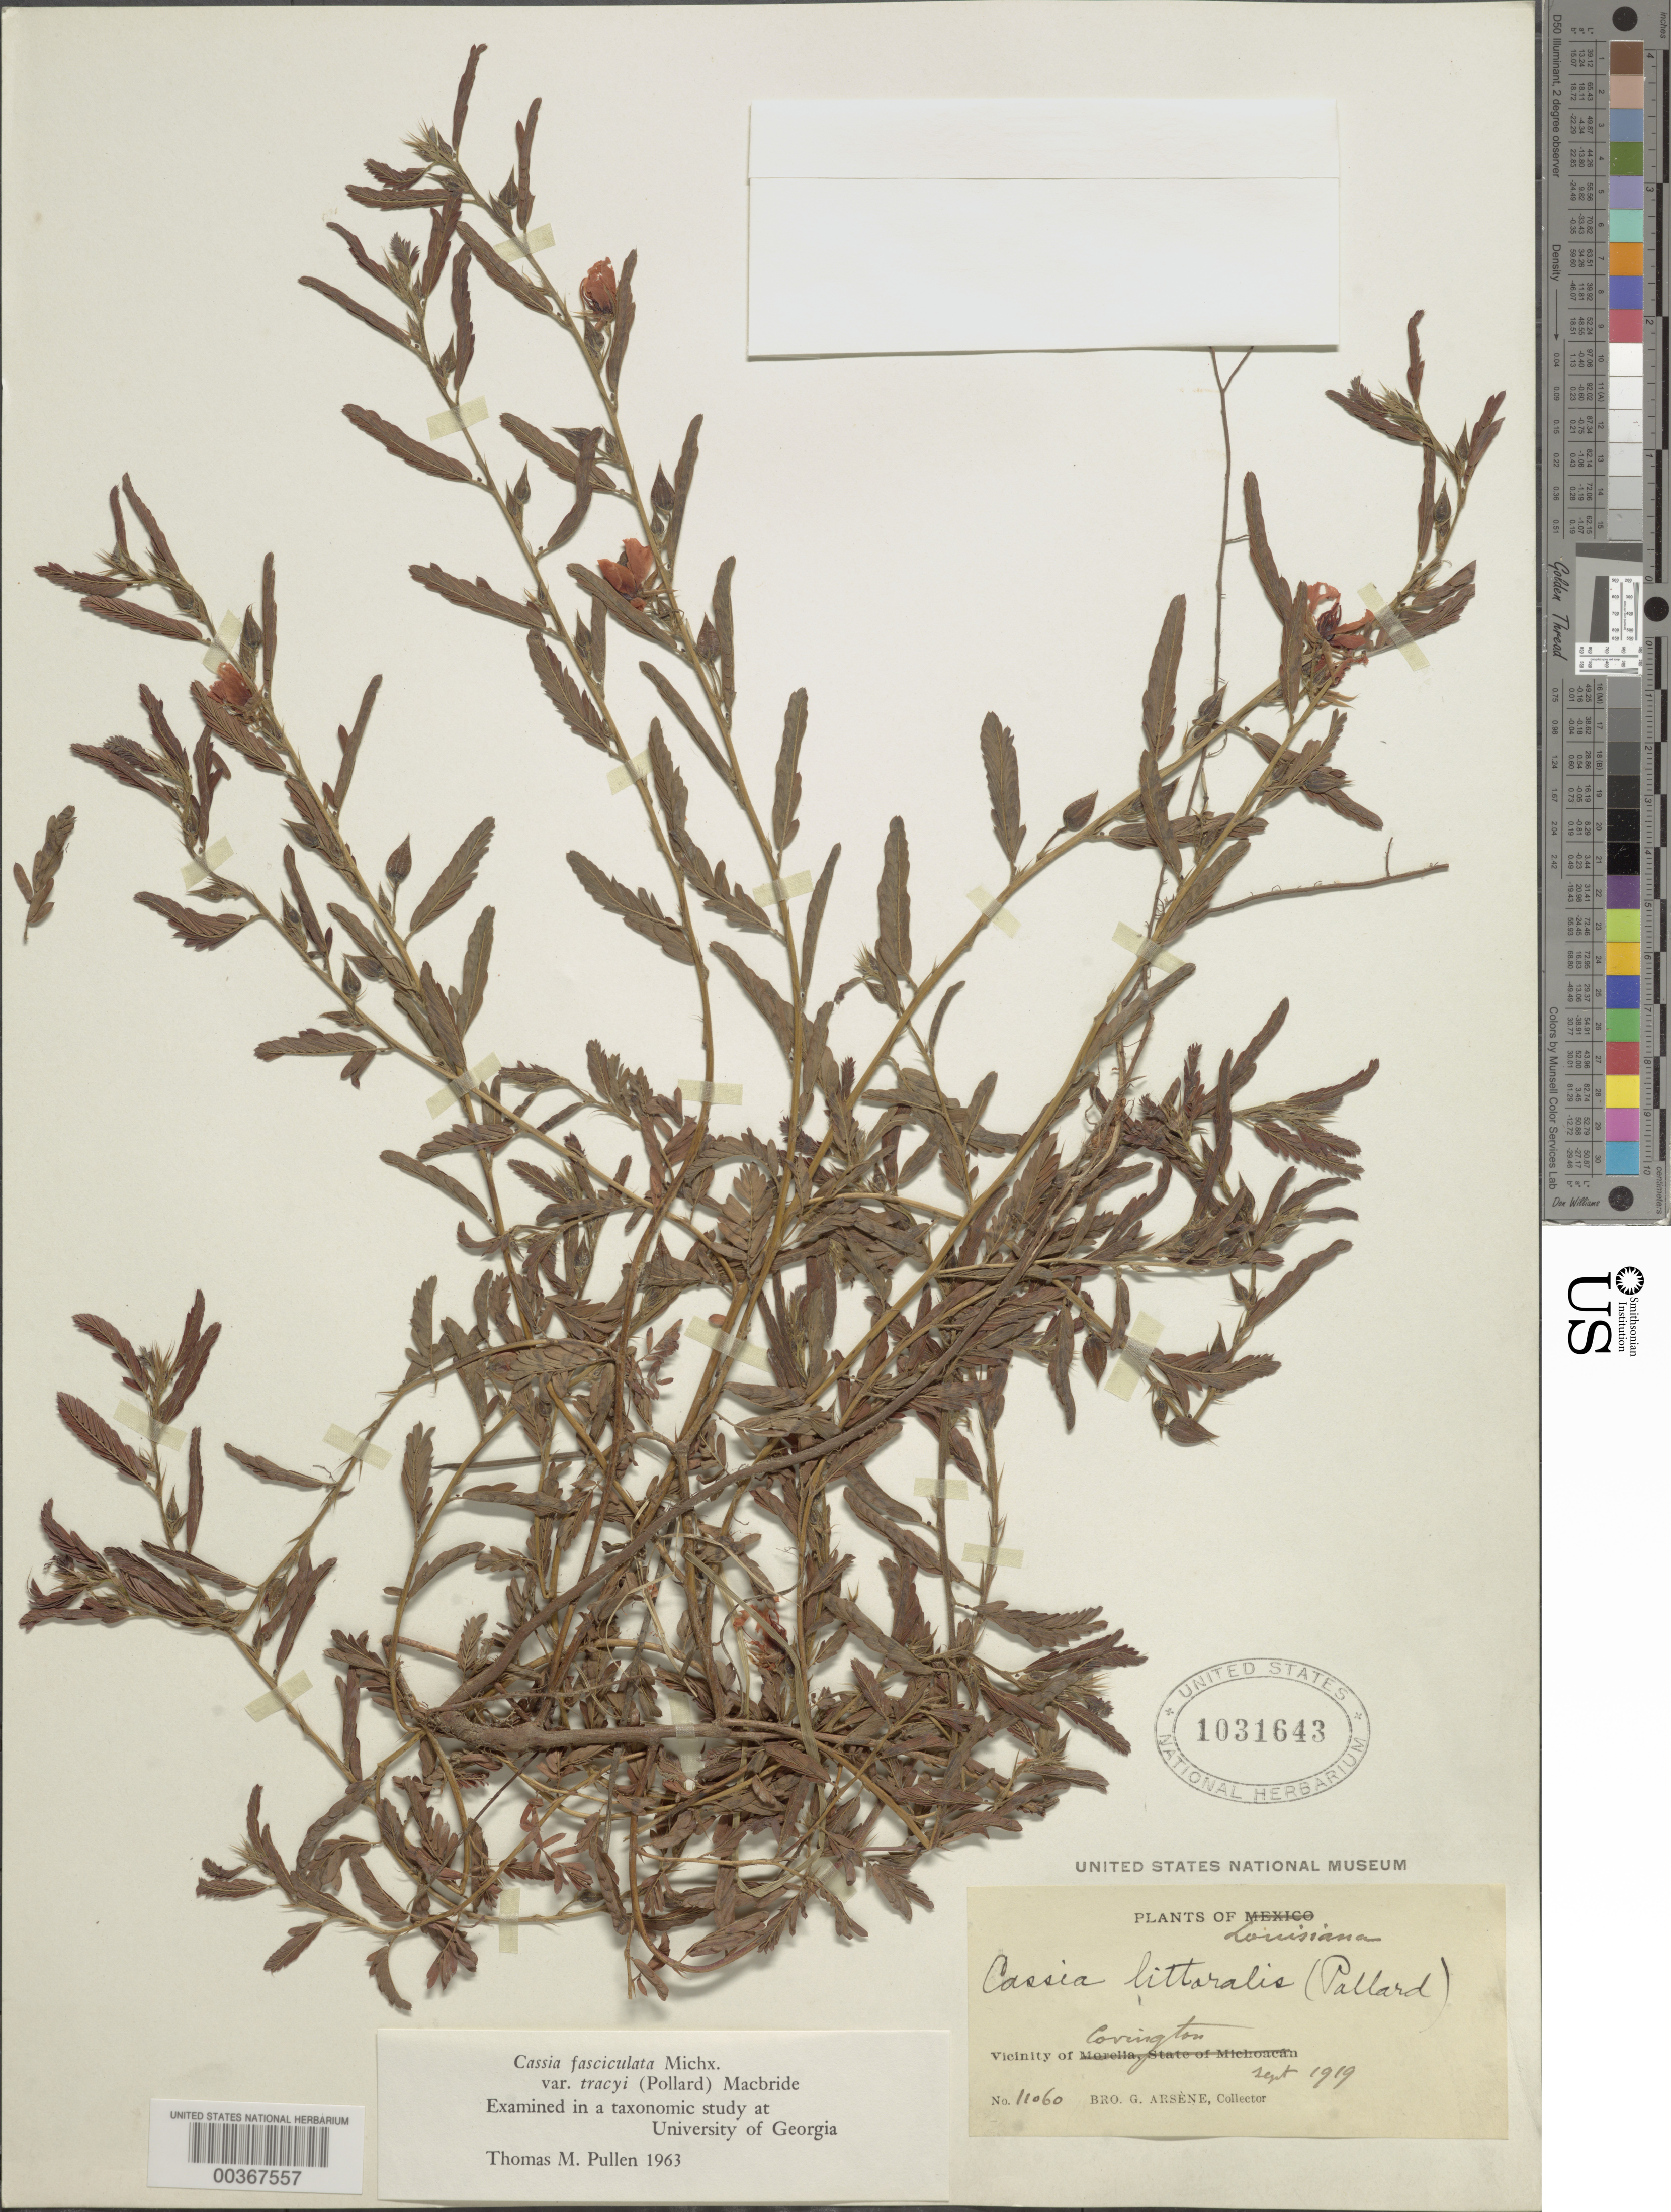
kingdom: Plantae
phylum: Tracheophyta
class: Magnoliopsida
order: Fabales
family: Fabaceae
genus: Chamaecrista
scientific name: Chamaecrista fasciculata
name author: (Michx.) Greene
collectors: Bro. G. Arsène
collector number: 11060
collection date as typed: Sep 1919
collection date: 1919-09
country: United States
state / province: Louisiana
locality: Vicinity of covington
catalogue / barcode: US 1031643